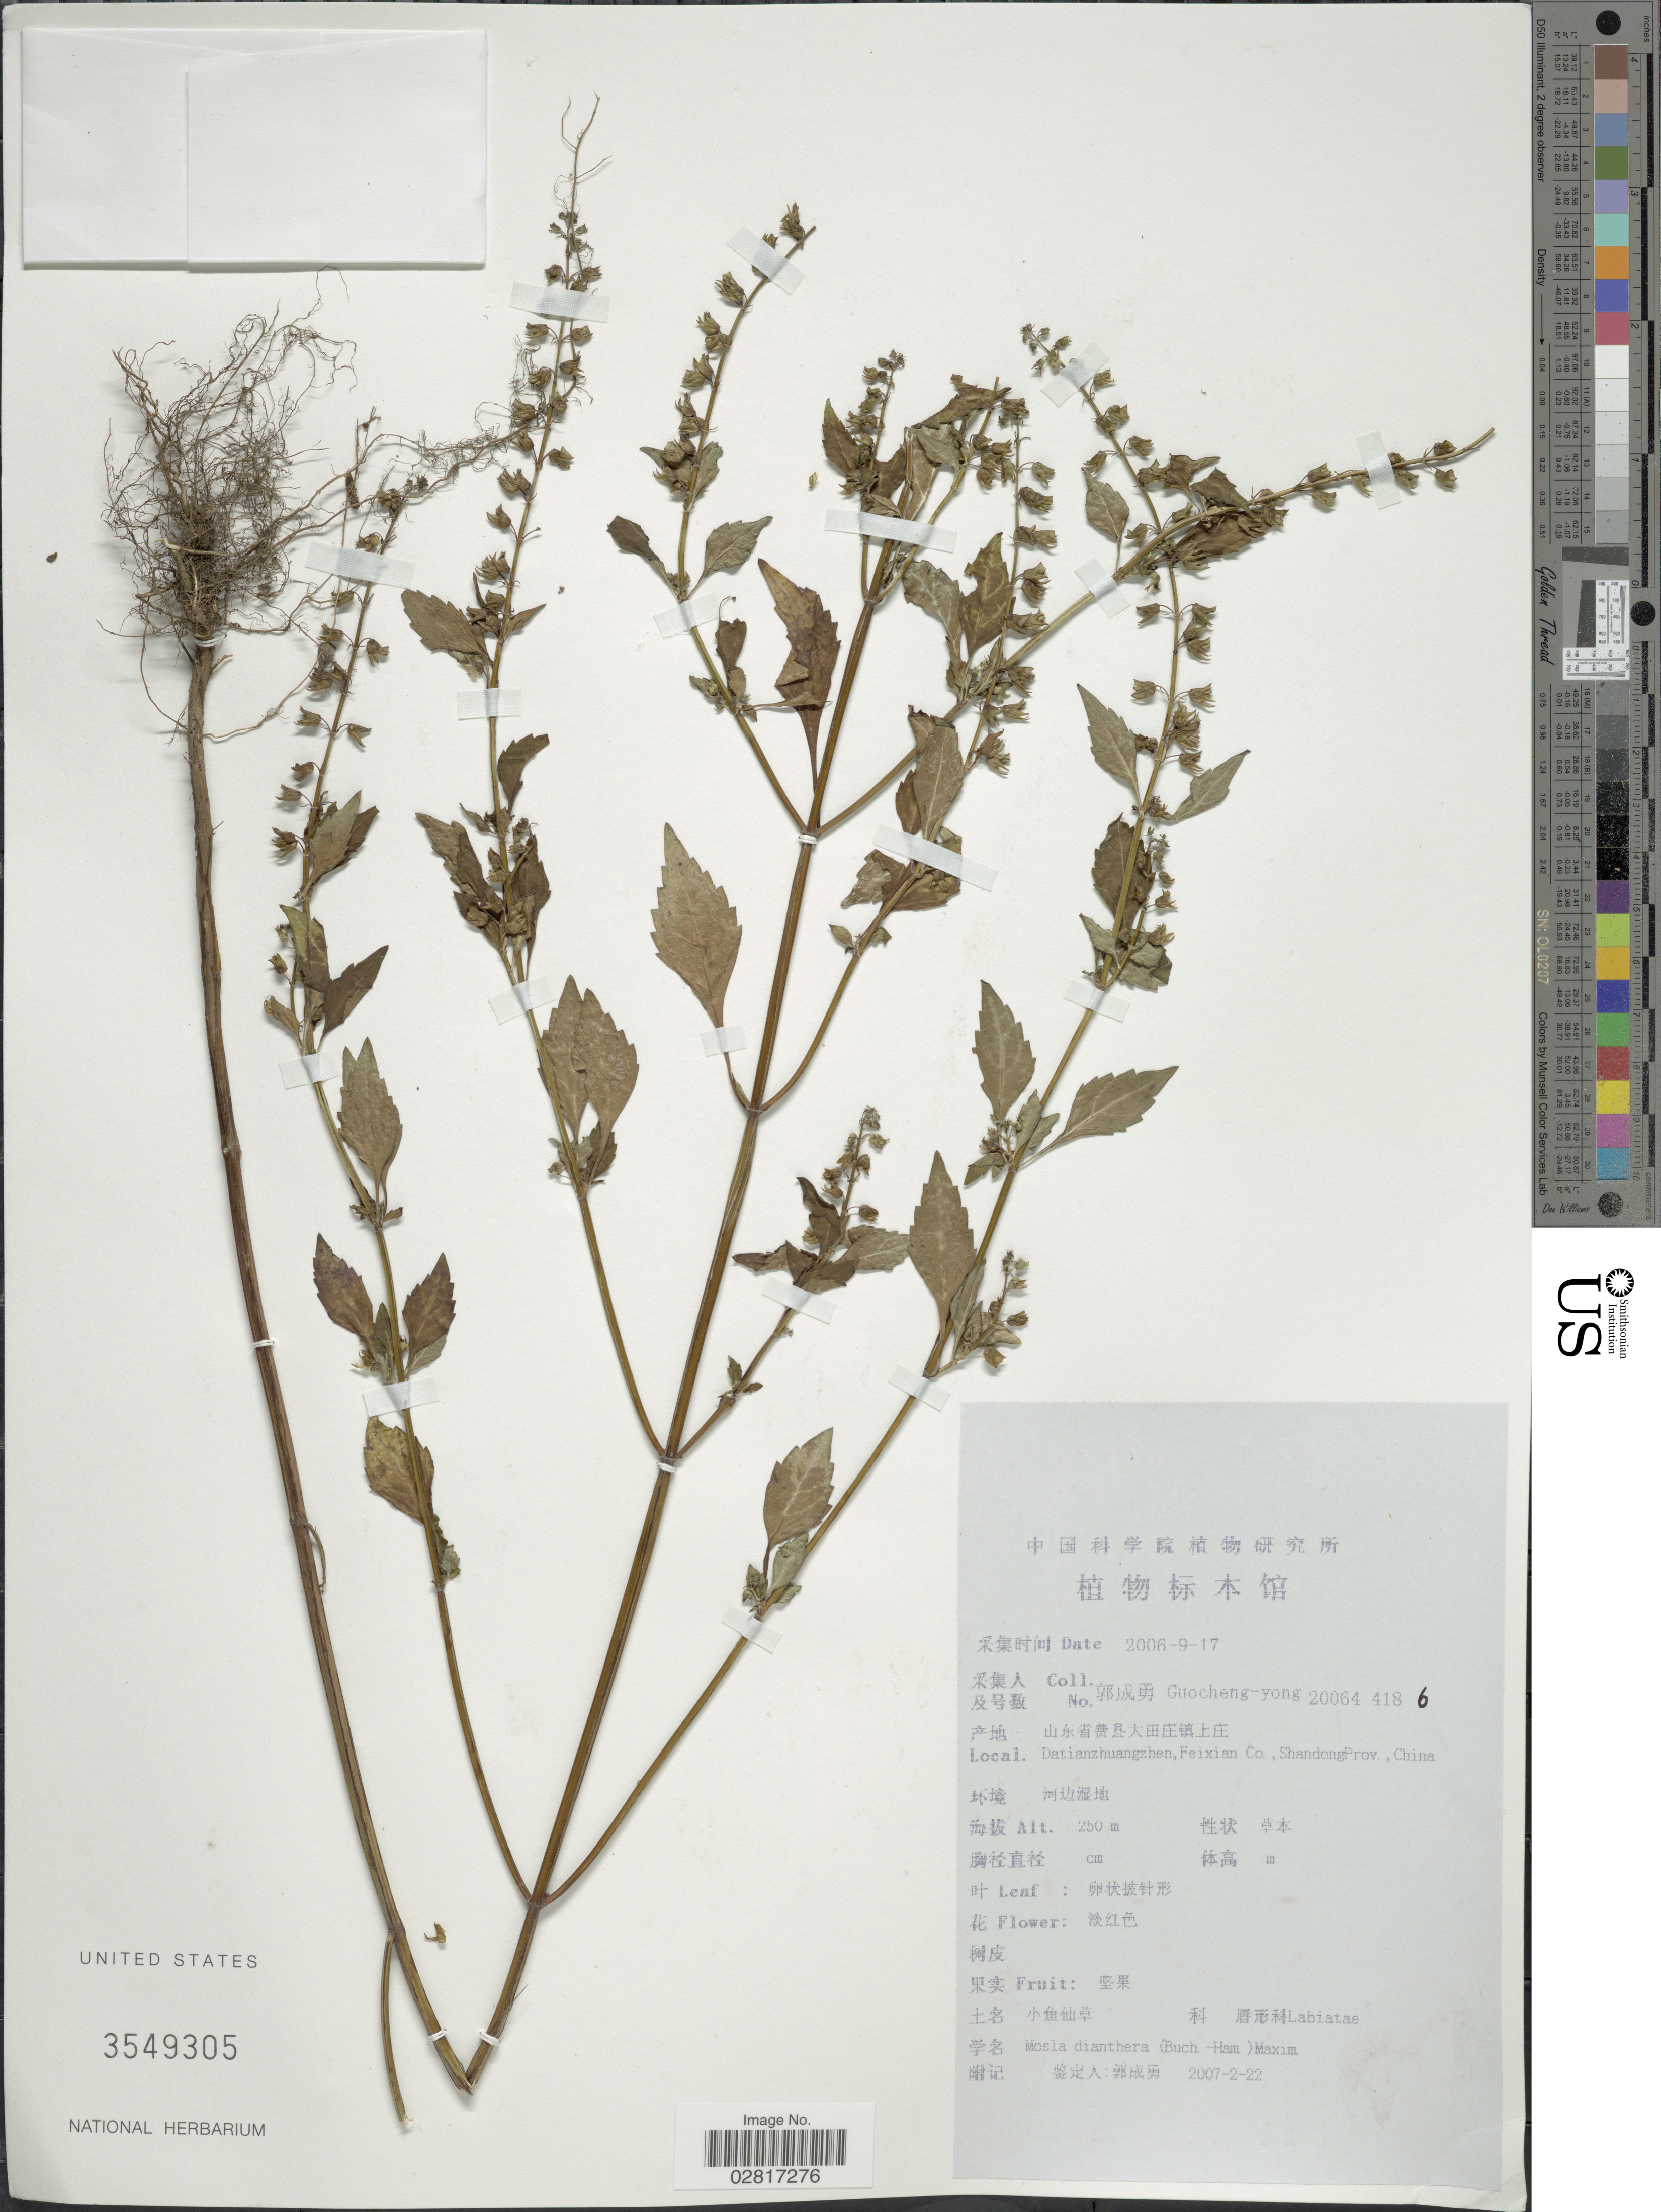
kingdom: Plantae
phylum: Tracheophyta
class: Magnoliopsida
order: Lamiales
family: Lamiaceae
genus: Mosla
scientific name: Mosla dianthera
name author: (Roxb.) Maxim.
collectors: Guo cheng-yong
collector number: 20064-418-6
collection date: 2006-09-17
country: China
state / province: Shandong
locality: Datianzhuangzhen, Feixian Co.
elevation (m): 250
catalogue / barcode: US 3549305